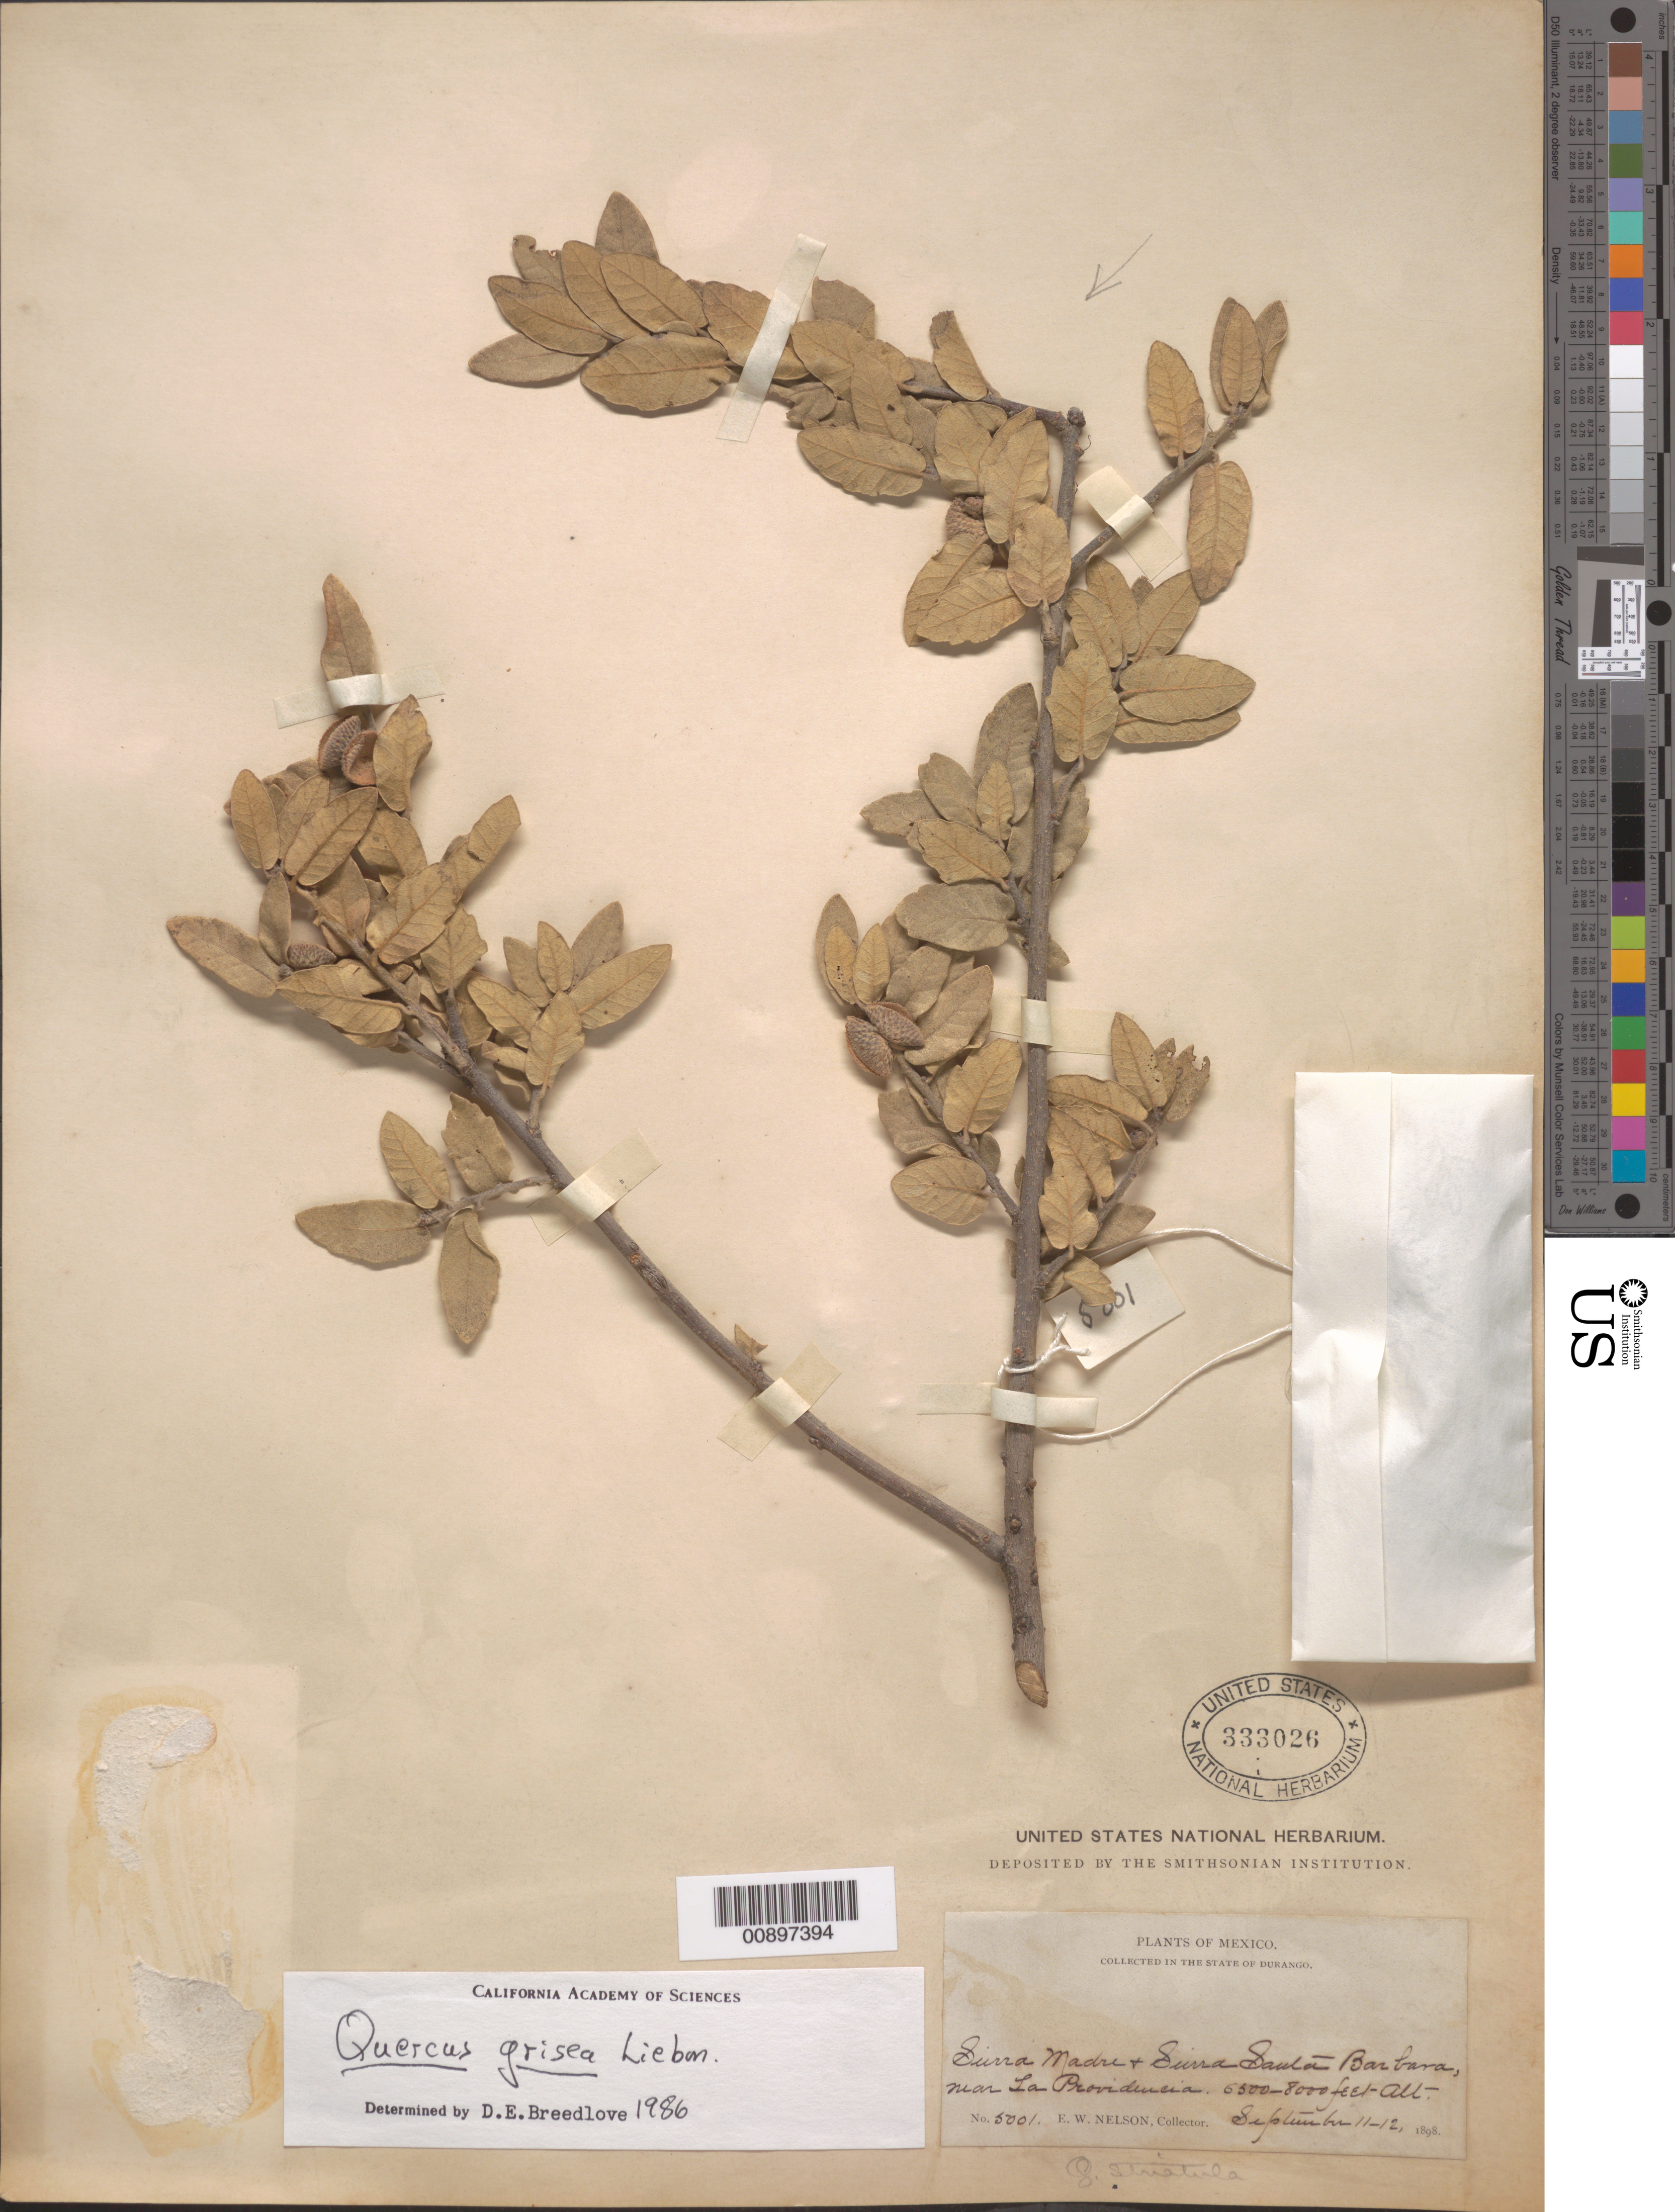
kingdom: Plantae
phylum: Tracheophyta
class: Magnoliopsida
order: Fagales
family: Fagaceae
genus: Quercus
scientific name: Quercus grisea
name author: Liebm.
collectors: E. W. Nelson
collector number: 5001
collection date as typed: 11 Sep 1898 to 12 Sep 1898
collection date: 1898-09-11/1898-09-12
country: Mexico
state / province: Durango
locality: Sierra Madre & Sierra Santa Barbara near La Providencia.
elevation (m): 1981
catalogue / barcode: US 333026